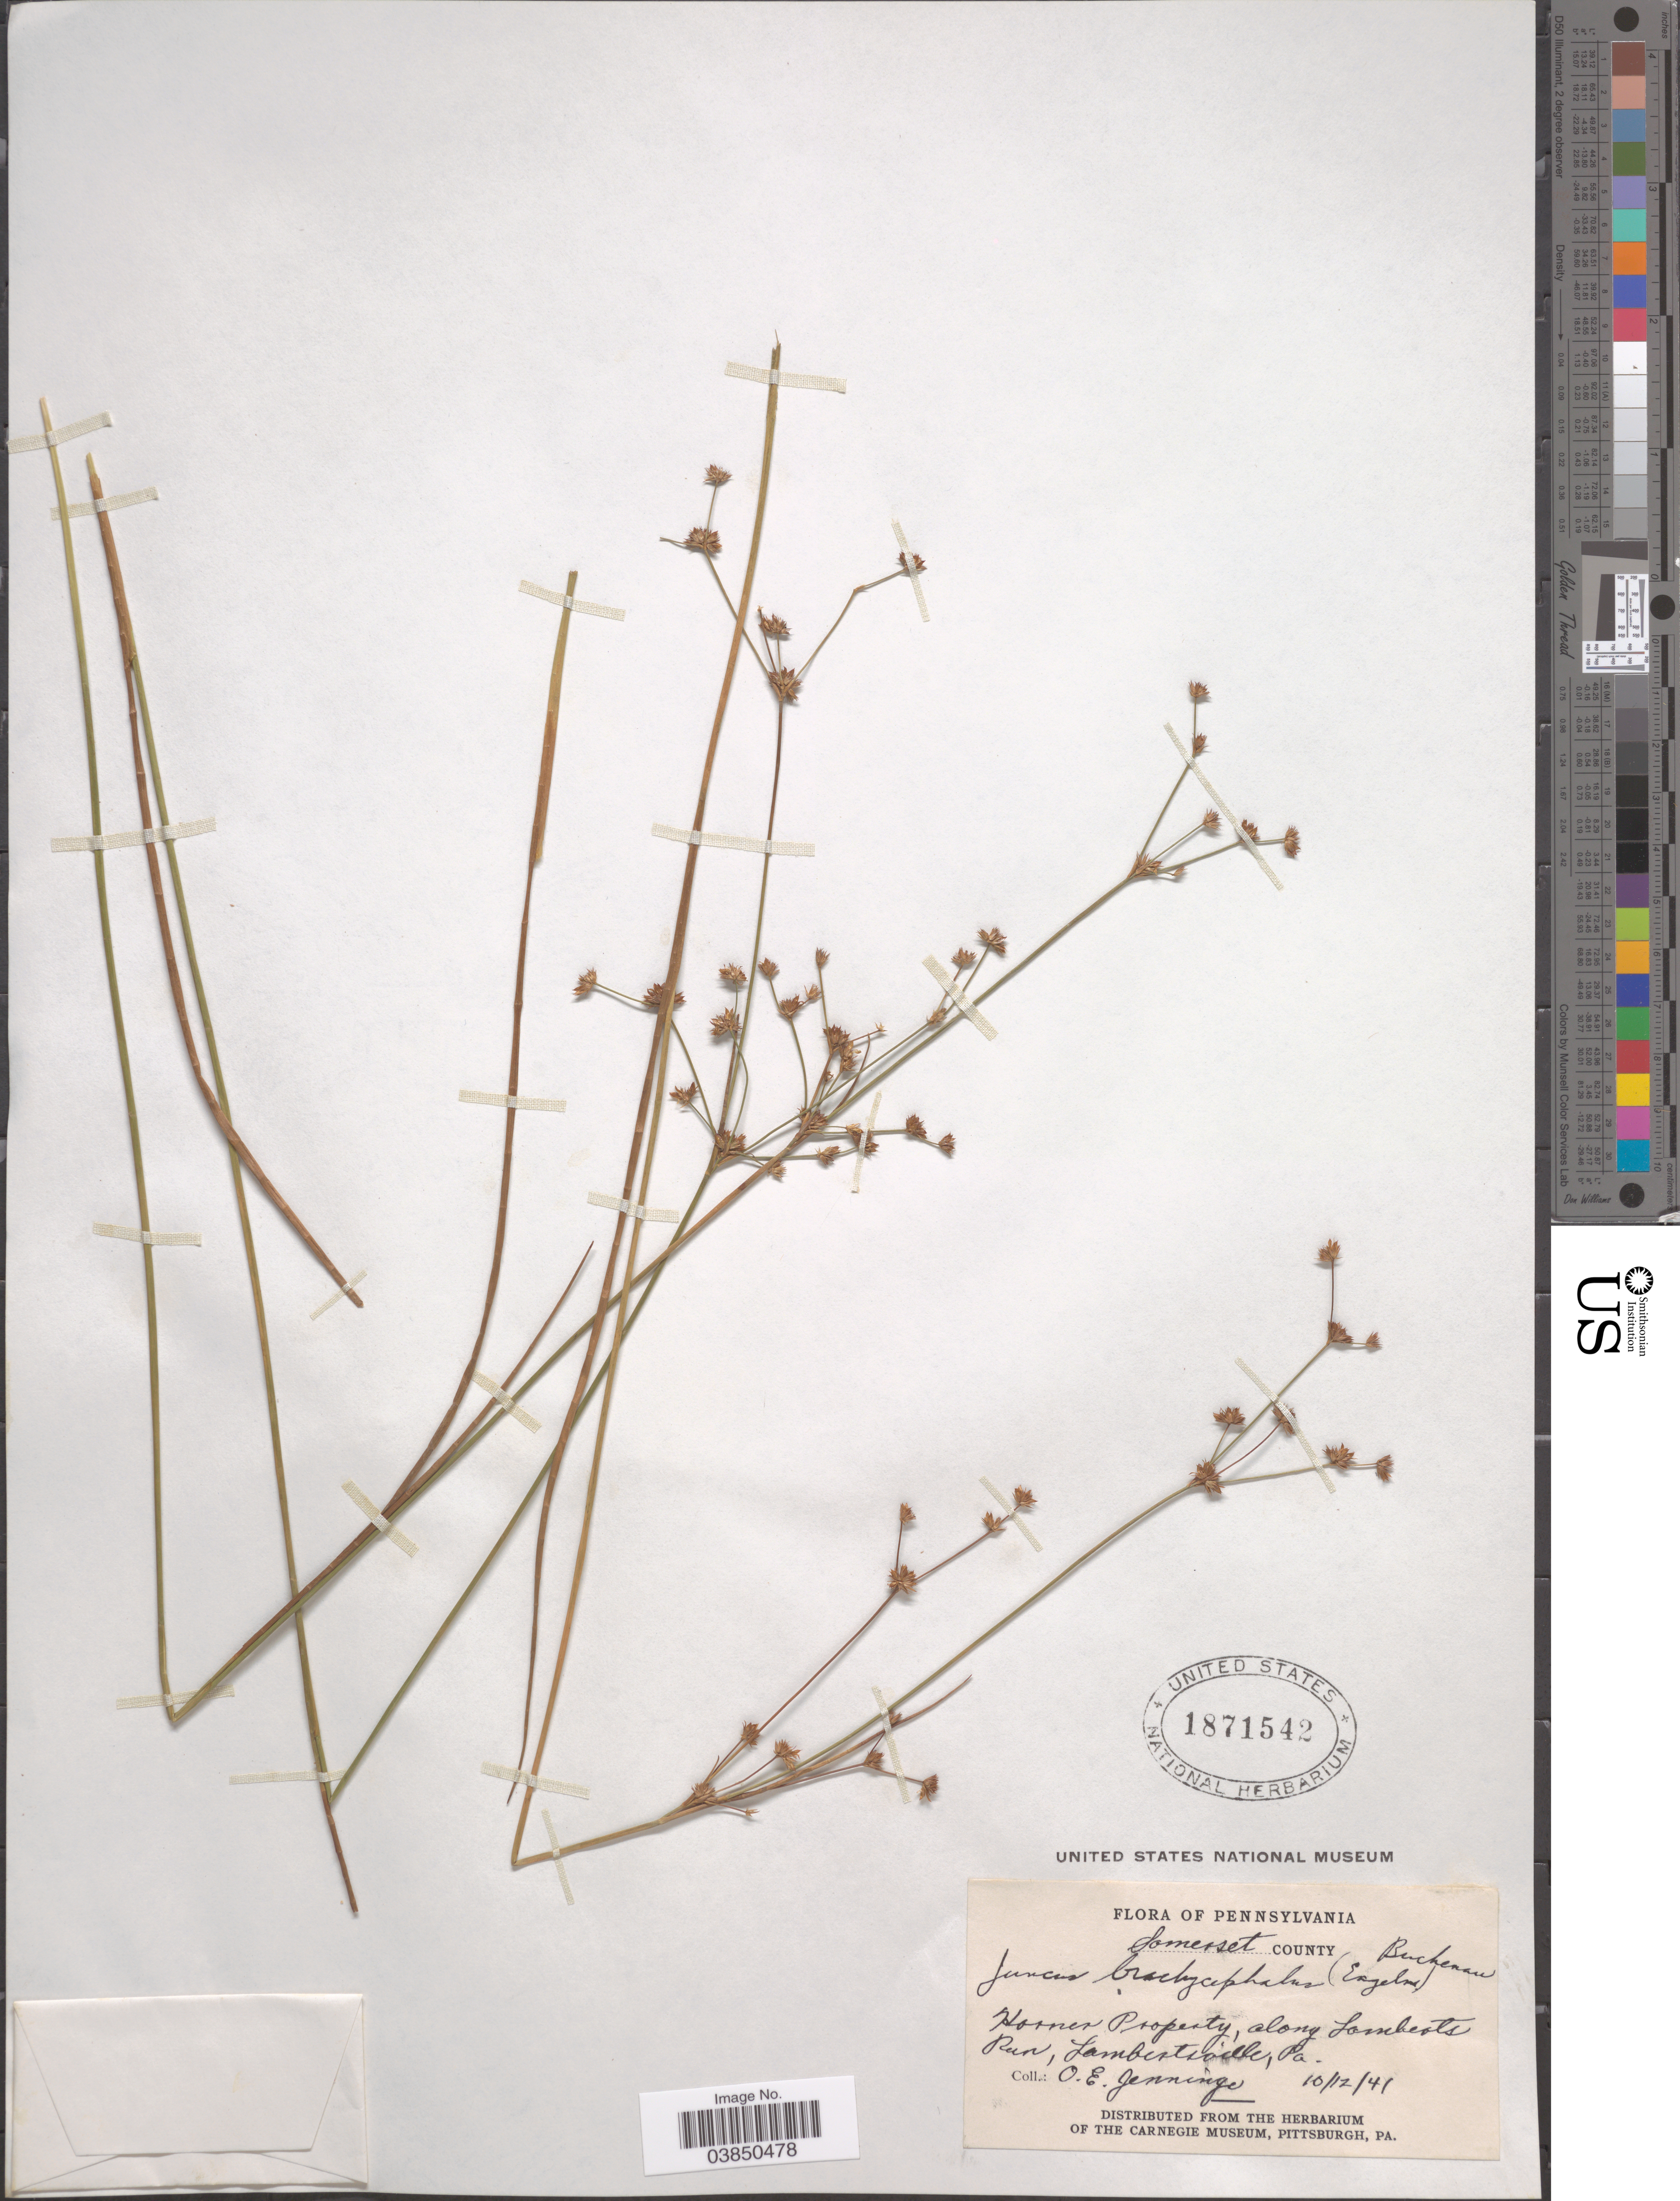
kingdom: Plantae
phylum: Tracheophyta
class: Liliopsida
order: Poales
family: Juncaceae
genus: Juncus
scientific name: Juncus brachycephalus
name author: (Engelm.) Buchenau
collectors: O. E. Jennings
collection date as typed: Transcribed d/m/y: 12/10/41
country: United States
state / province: Pennsylvania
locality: Somerset County. Horner Property, along Lamberts Run, Lambertsville.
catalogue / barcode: US 1871542